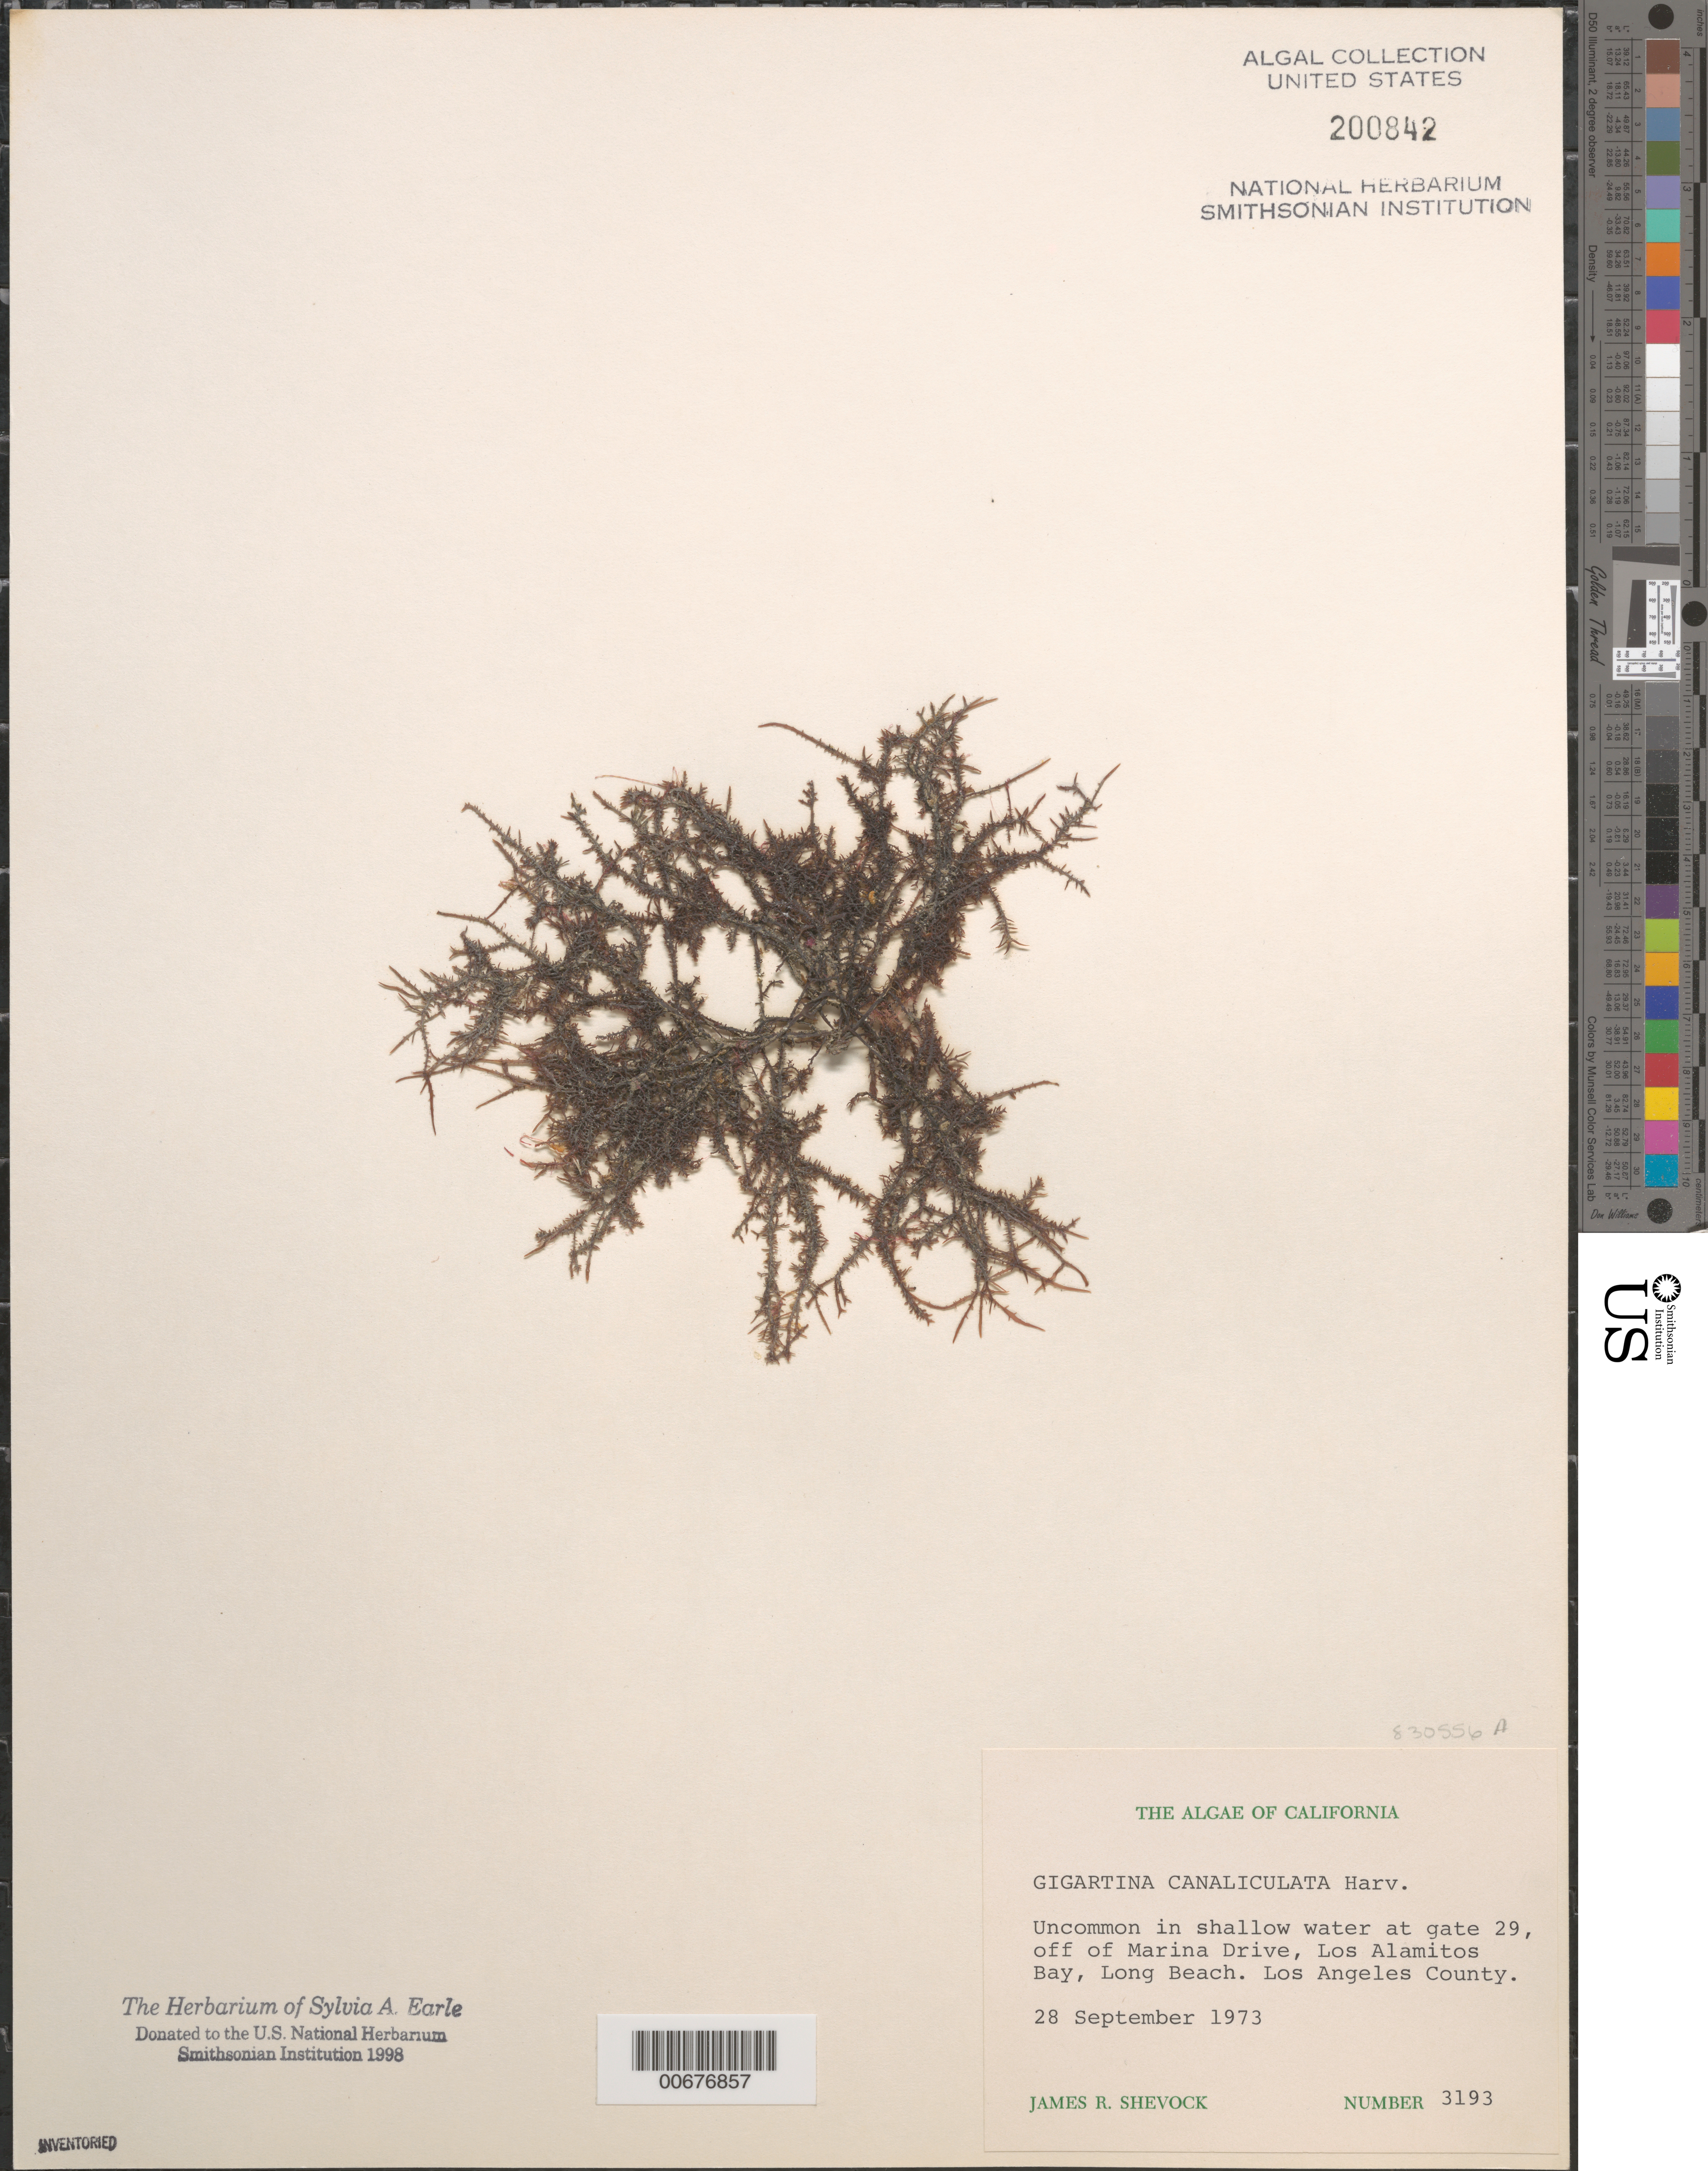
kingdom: Plantae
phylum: Rhodophyta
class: Florideophyceae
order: Gigartinales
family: Gigartinaceae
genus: Chondracanthus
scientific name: Chondracanthus canaliculatus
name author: (Harv.) Guiry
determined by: Algae name updating Project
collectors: J. R. Shevock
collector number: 3193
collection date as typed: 28 Sep 1973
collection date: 1973-09-28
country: United States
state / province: California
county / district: Los Angeles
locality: Los Alamitos Bay, gate 29, off Marina Drive, Long Beach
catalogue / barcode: US 200842